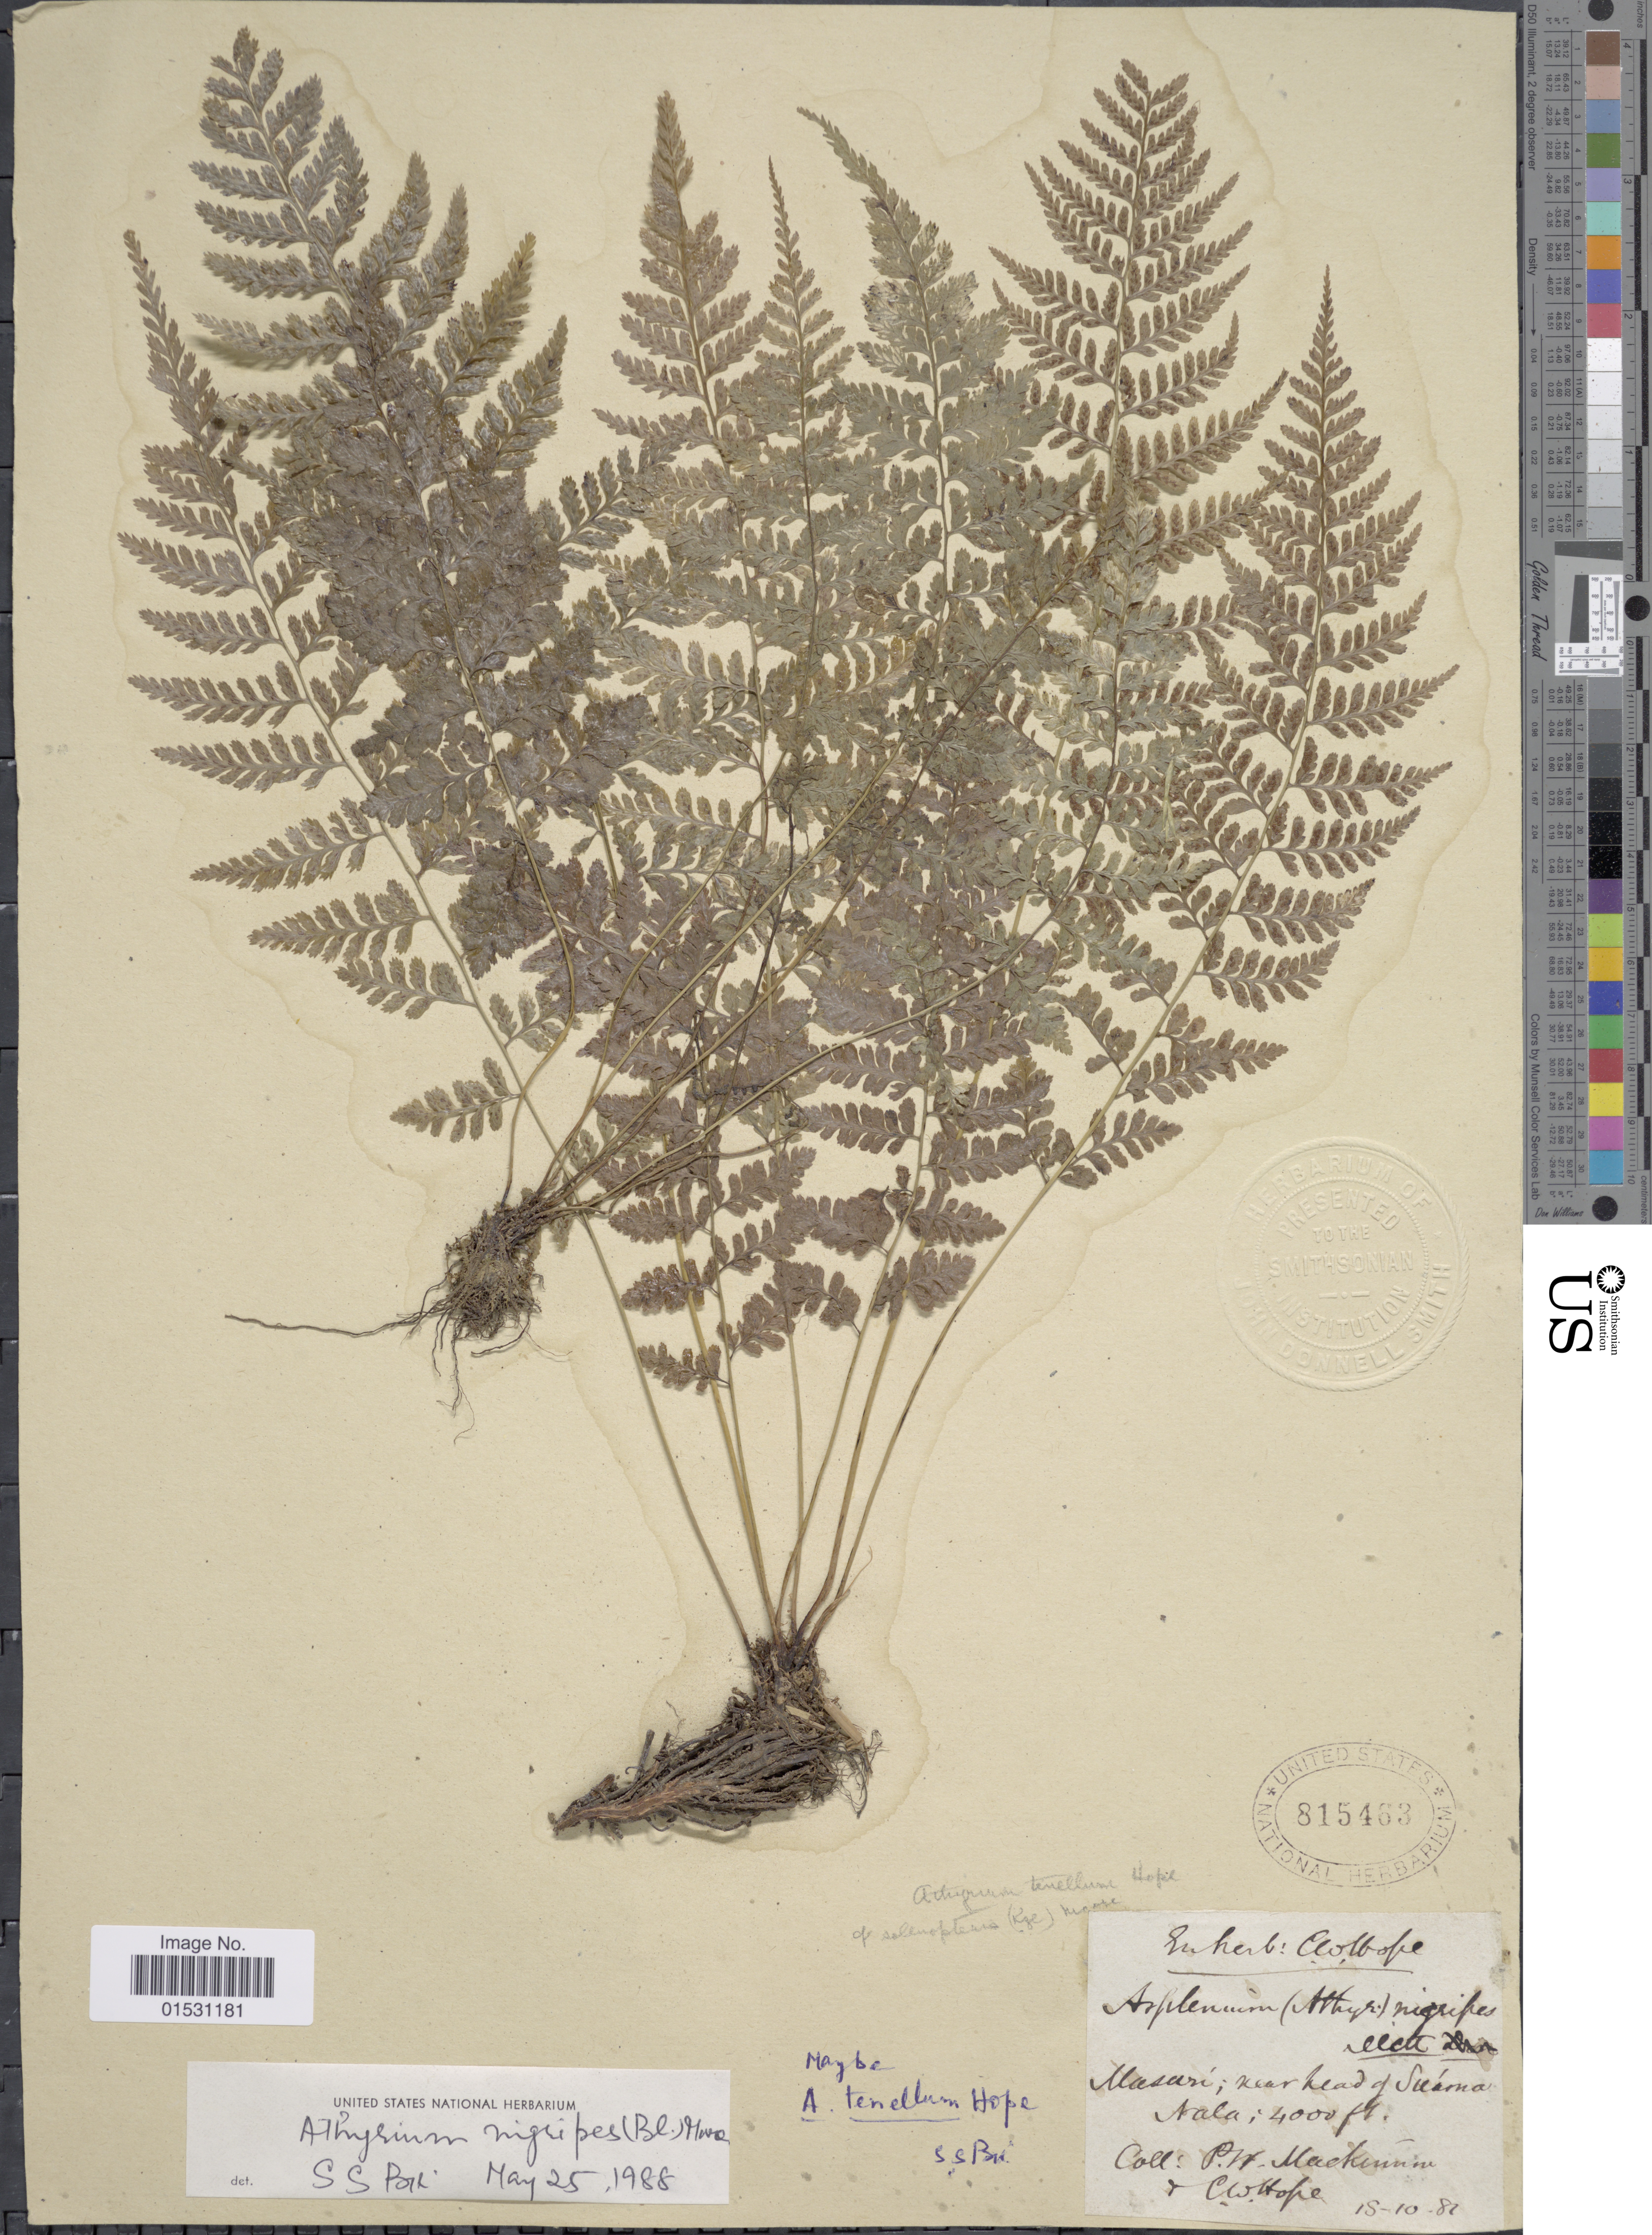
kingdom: Plantae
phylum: Tracheophyta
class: Polypodiopsida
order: Polypodiales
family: Athyriaceae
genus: Athyrium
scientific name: Athyrium setiferum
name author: C. Chr.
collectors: P. Mackinnon & C. W. Hope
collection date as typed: Transcribed d/m/y: 18/10/81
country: India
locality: Musuri; near head of Suarna Nala. [interpreted]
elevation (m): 1219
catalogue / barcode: US 815463